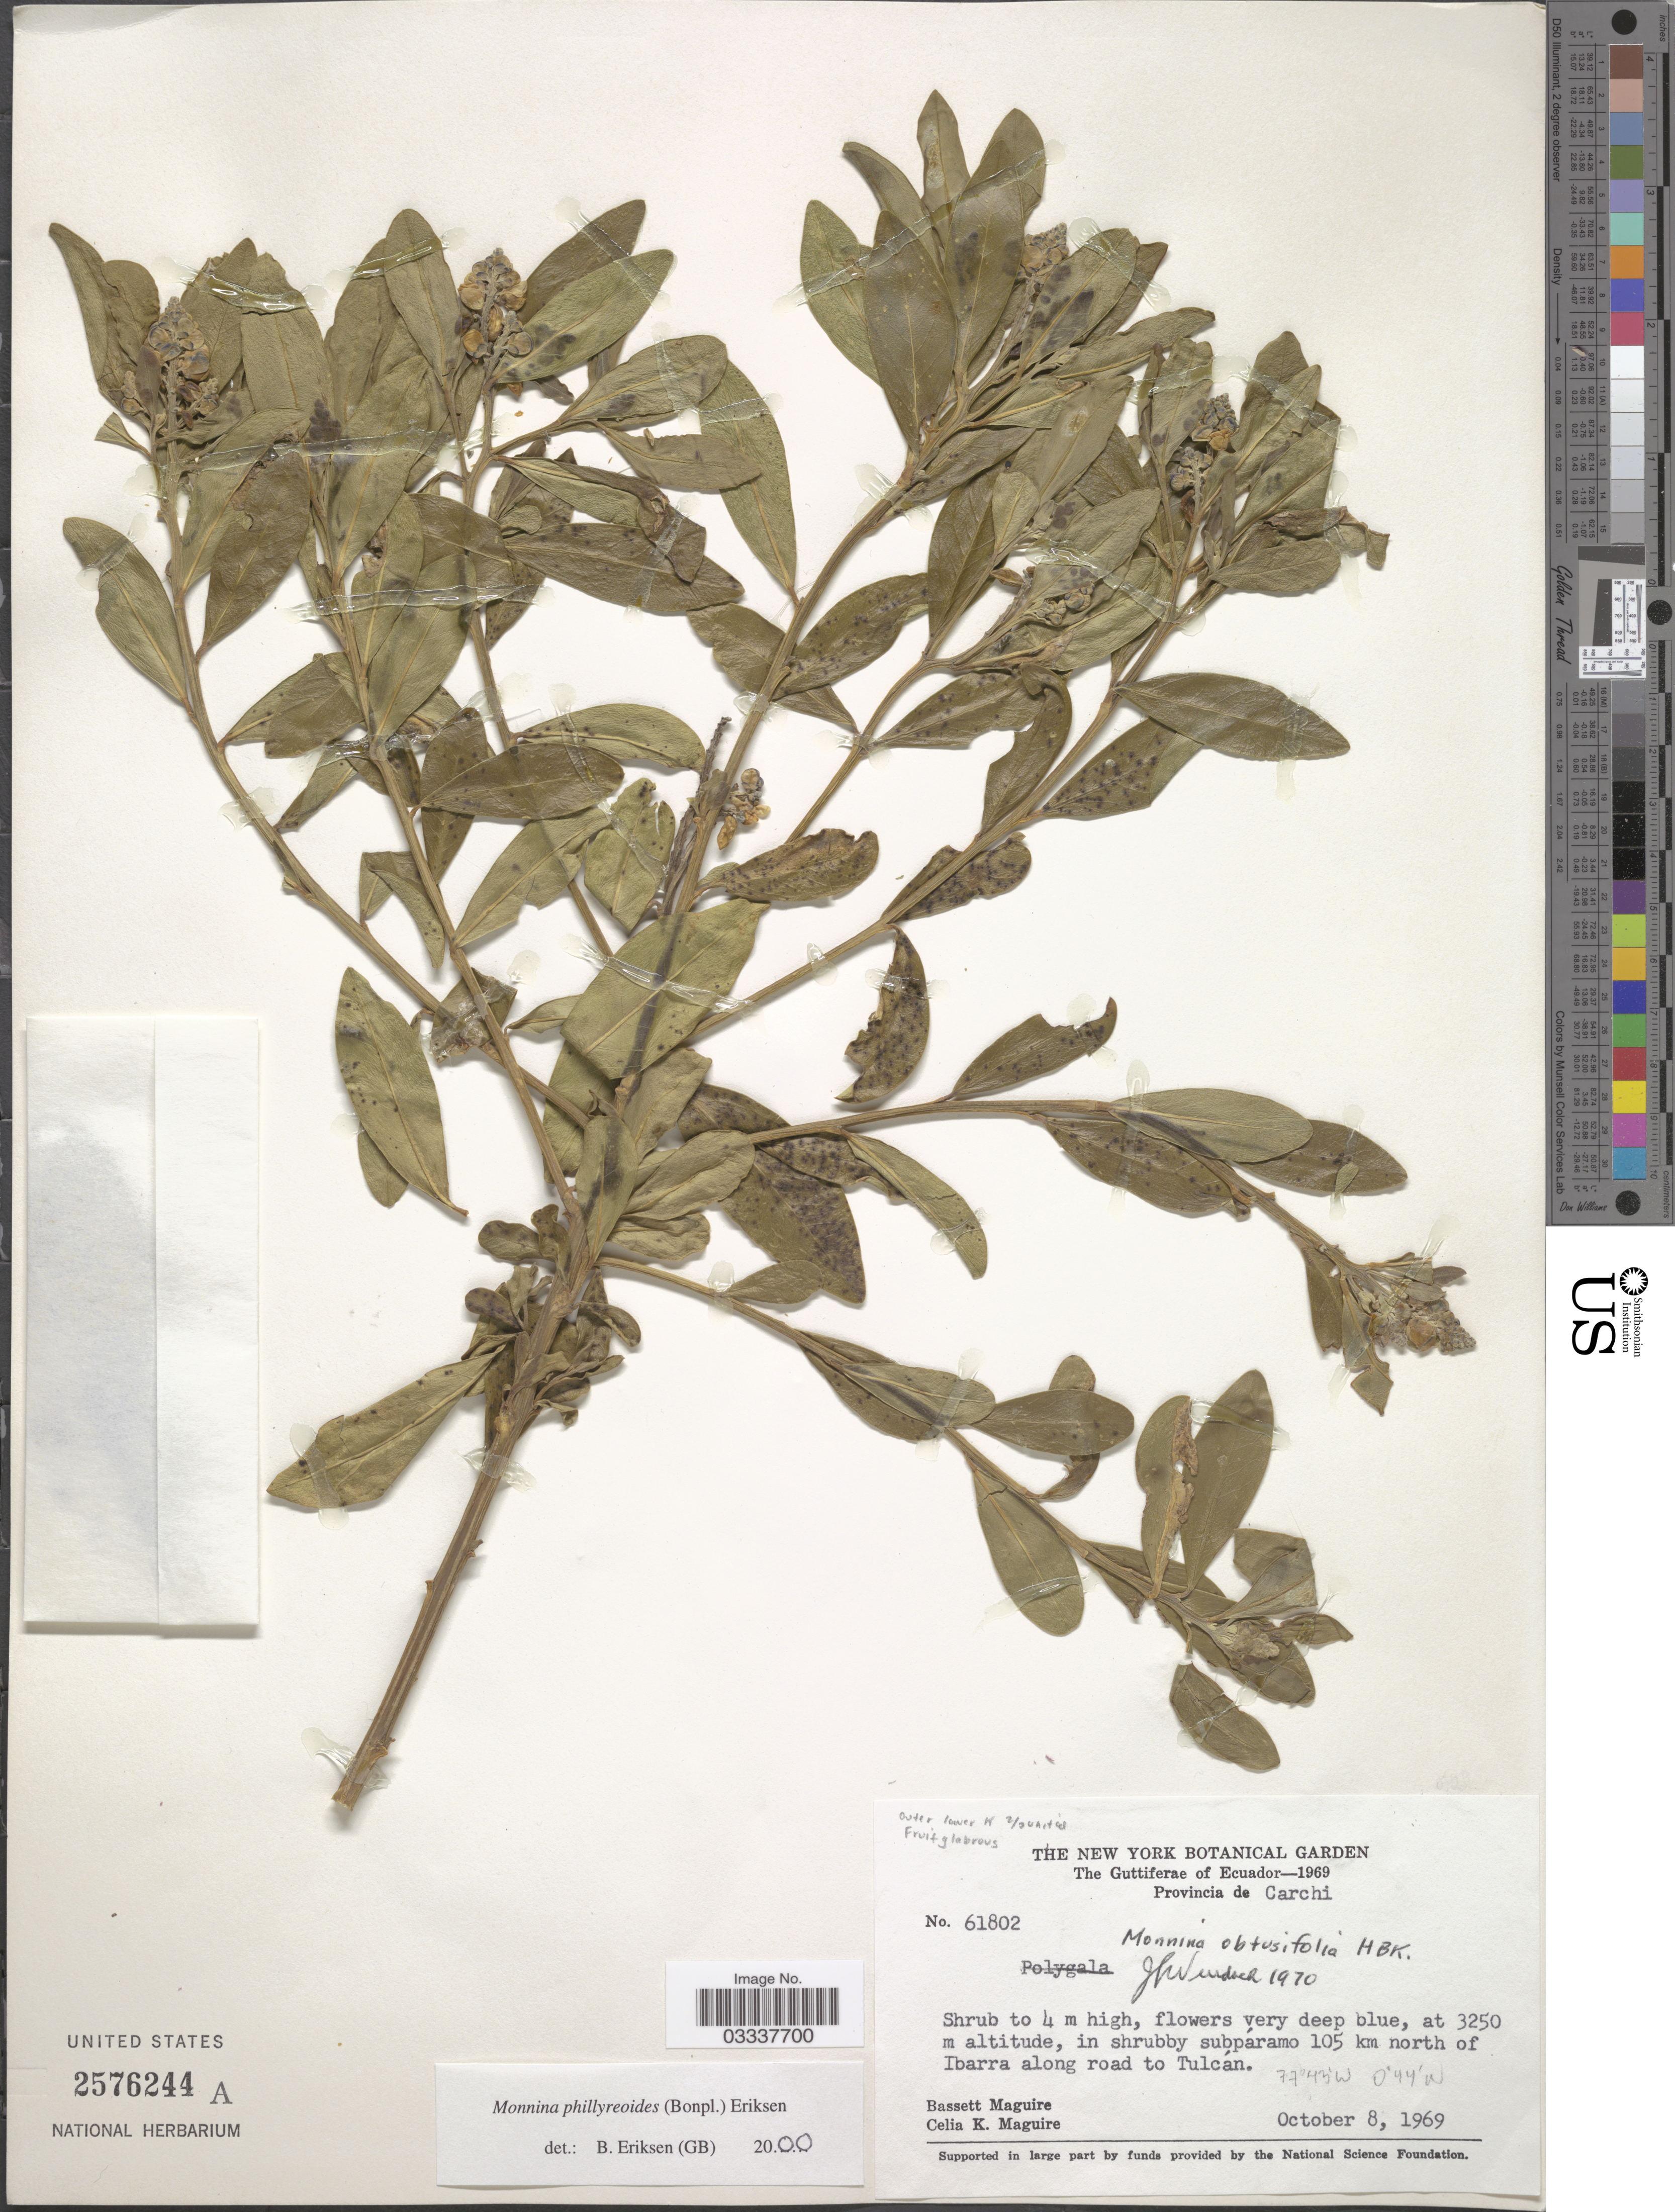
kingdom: Plantae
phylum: Tracheophyta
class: Magnoliopsida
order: Fabales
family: Polygalaceae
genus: Monnina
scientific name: Monnina phillyreoides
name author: (Bonpl.) B. Eriksen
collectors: B. Maguire & C. K. Maguire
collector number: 61802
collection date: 1969-10-08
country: Ecuador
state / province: Carchi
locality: In shrubby subpáramo 105 km north of Ibarra along road to Tulcán.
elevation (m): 3250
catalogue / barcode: US 2576244A